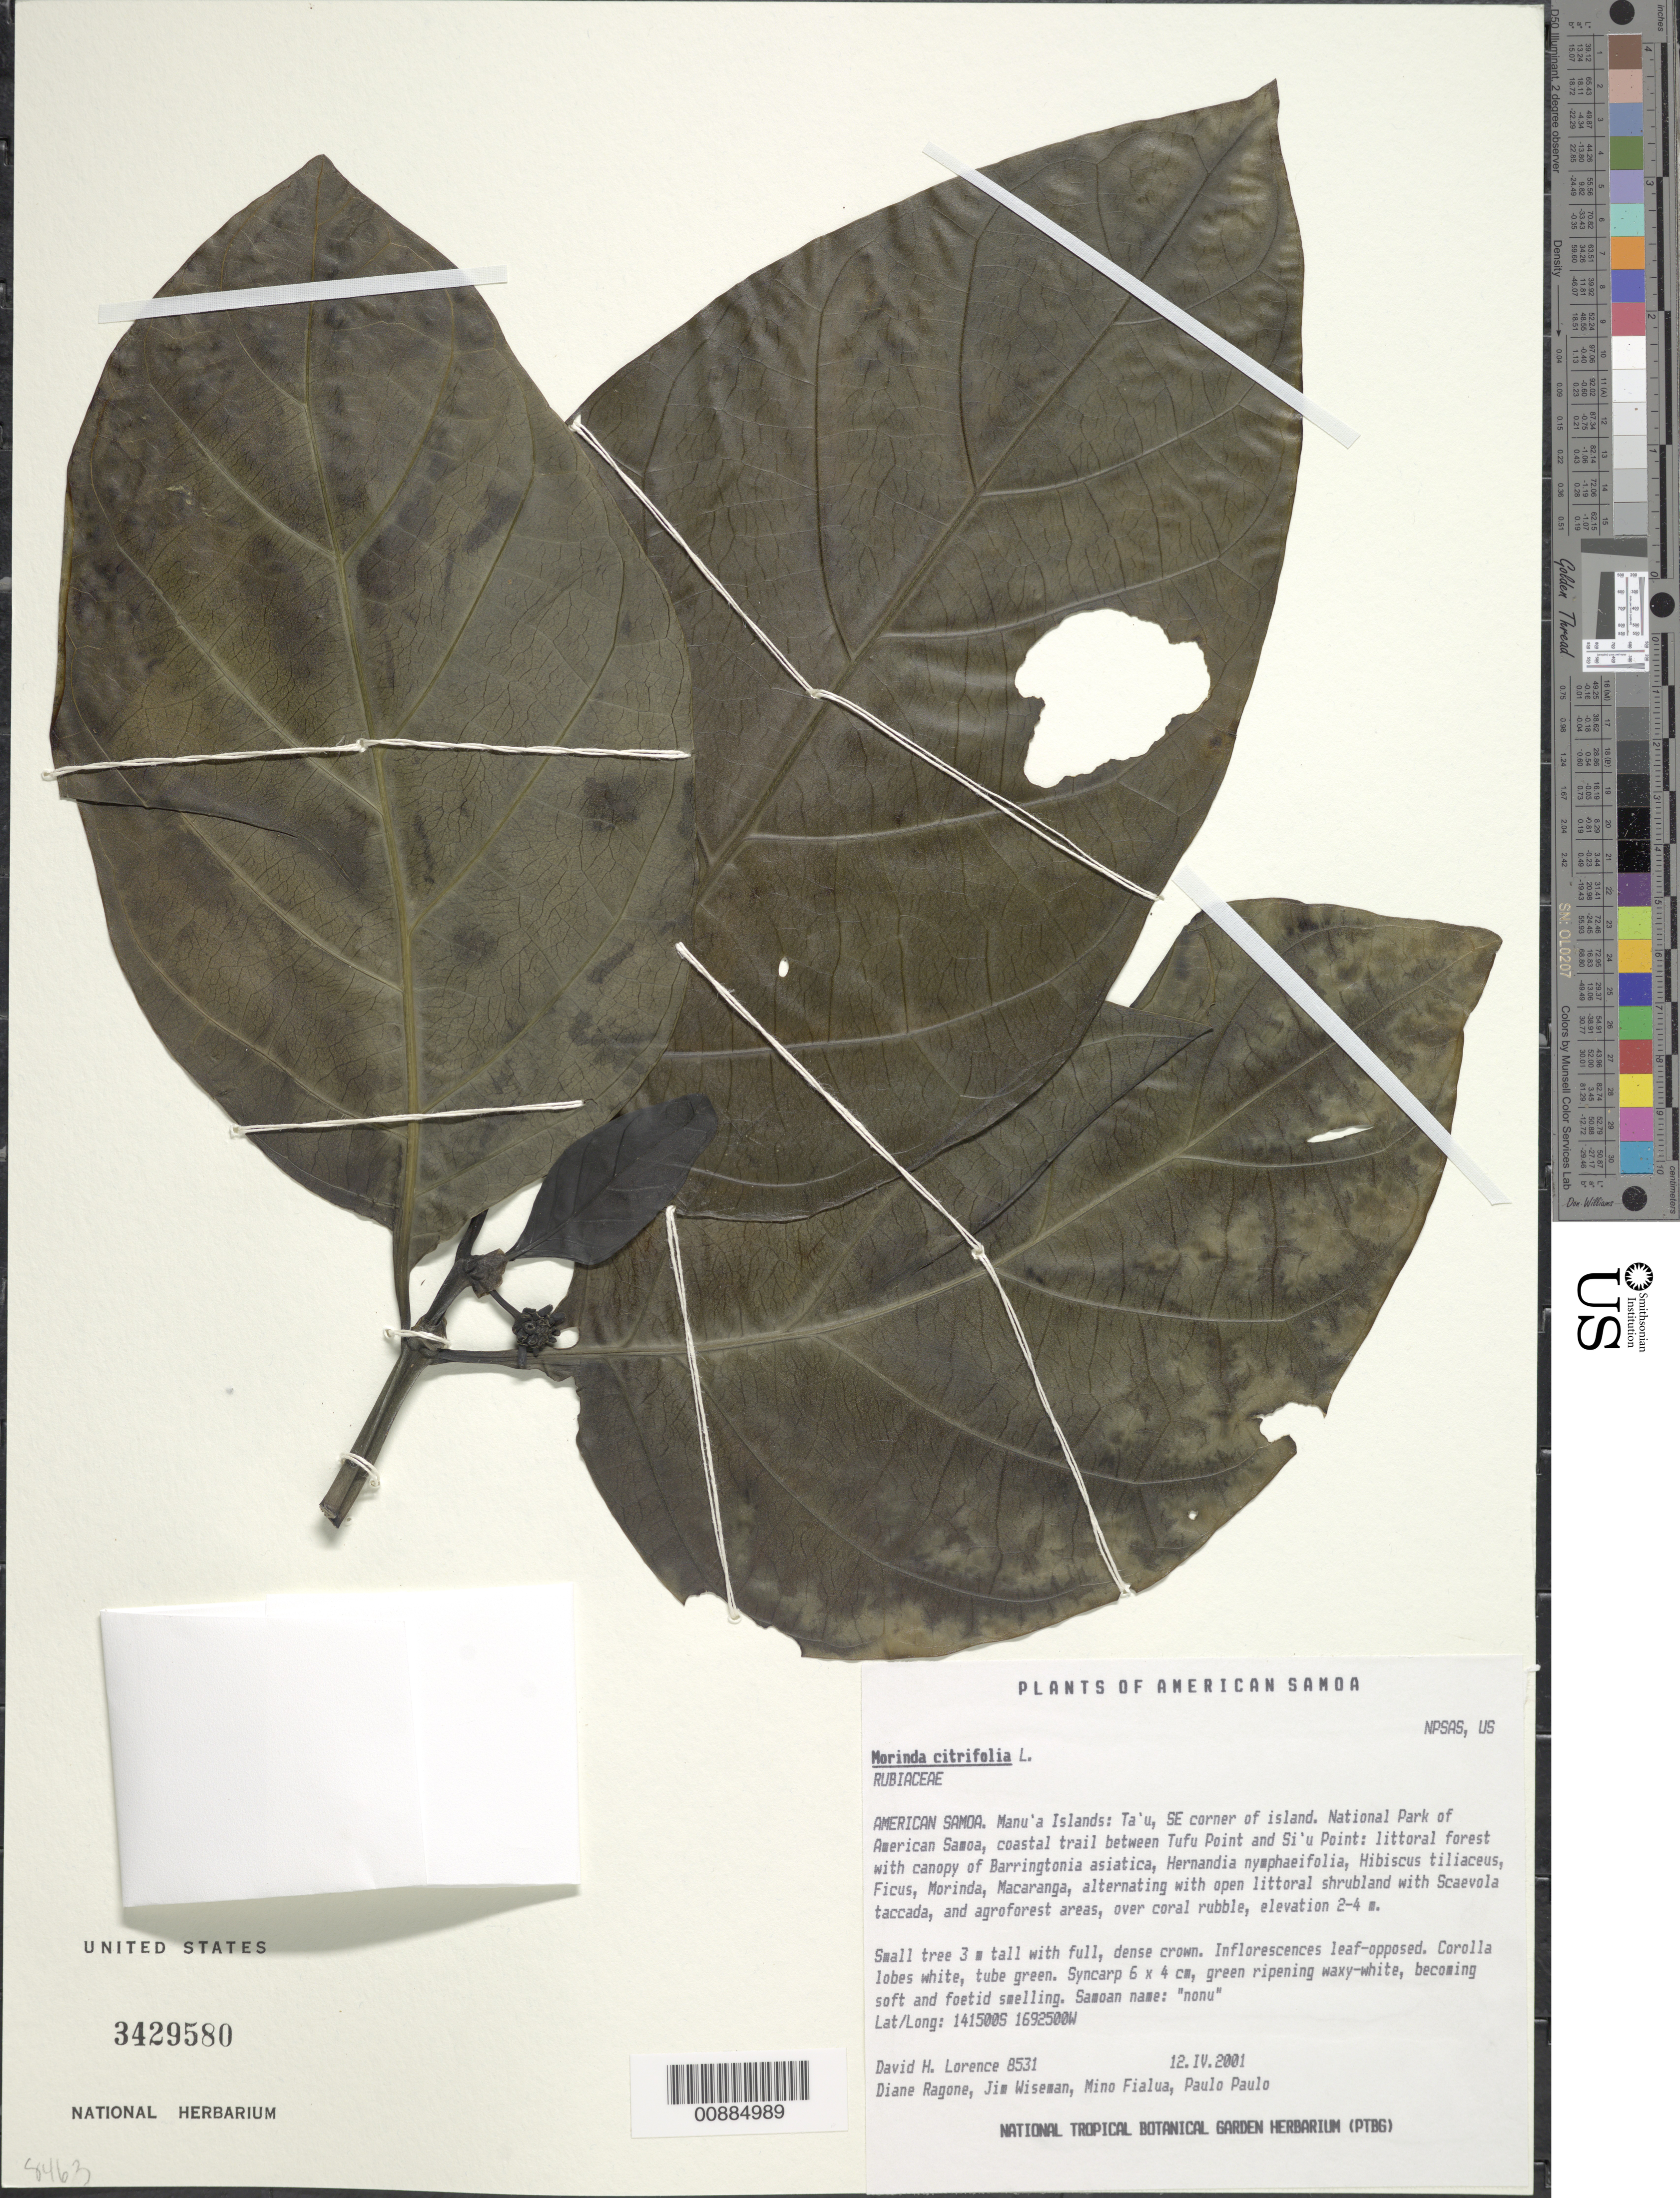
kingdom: Plantae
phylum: Tracheophyta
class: Magnoliopsida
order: Gentianales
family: Rubiaceae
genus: Morinda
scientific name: Morinda citrifolia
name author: L.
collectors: D. Lorence, D. Ragone, J. Wiseman, M. Fialua & -. Paulo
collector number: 8531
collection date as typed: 12 Apr 2001 or 04 Dec 2001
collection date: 2001-04-12 or 2001-12-04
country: American Samoa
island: Ta'u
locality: National Park of American Samoa, coastal trail between Tufu Point and Si'u Point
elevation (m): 2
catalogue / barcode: US 3429580